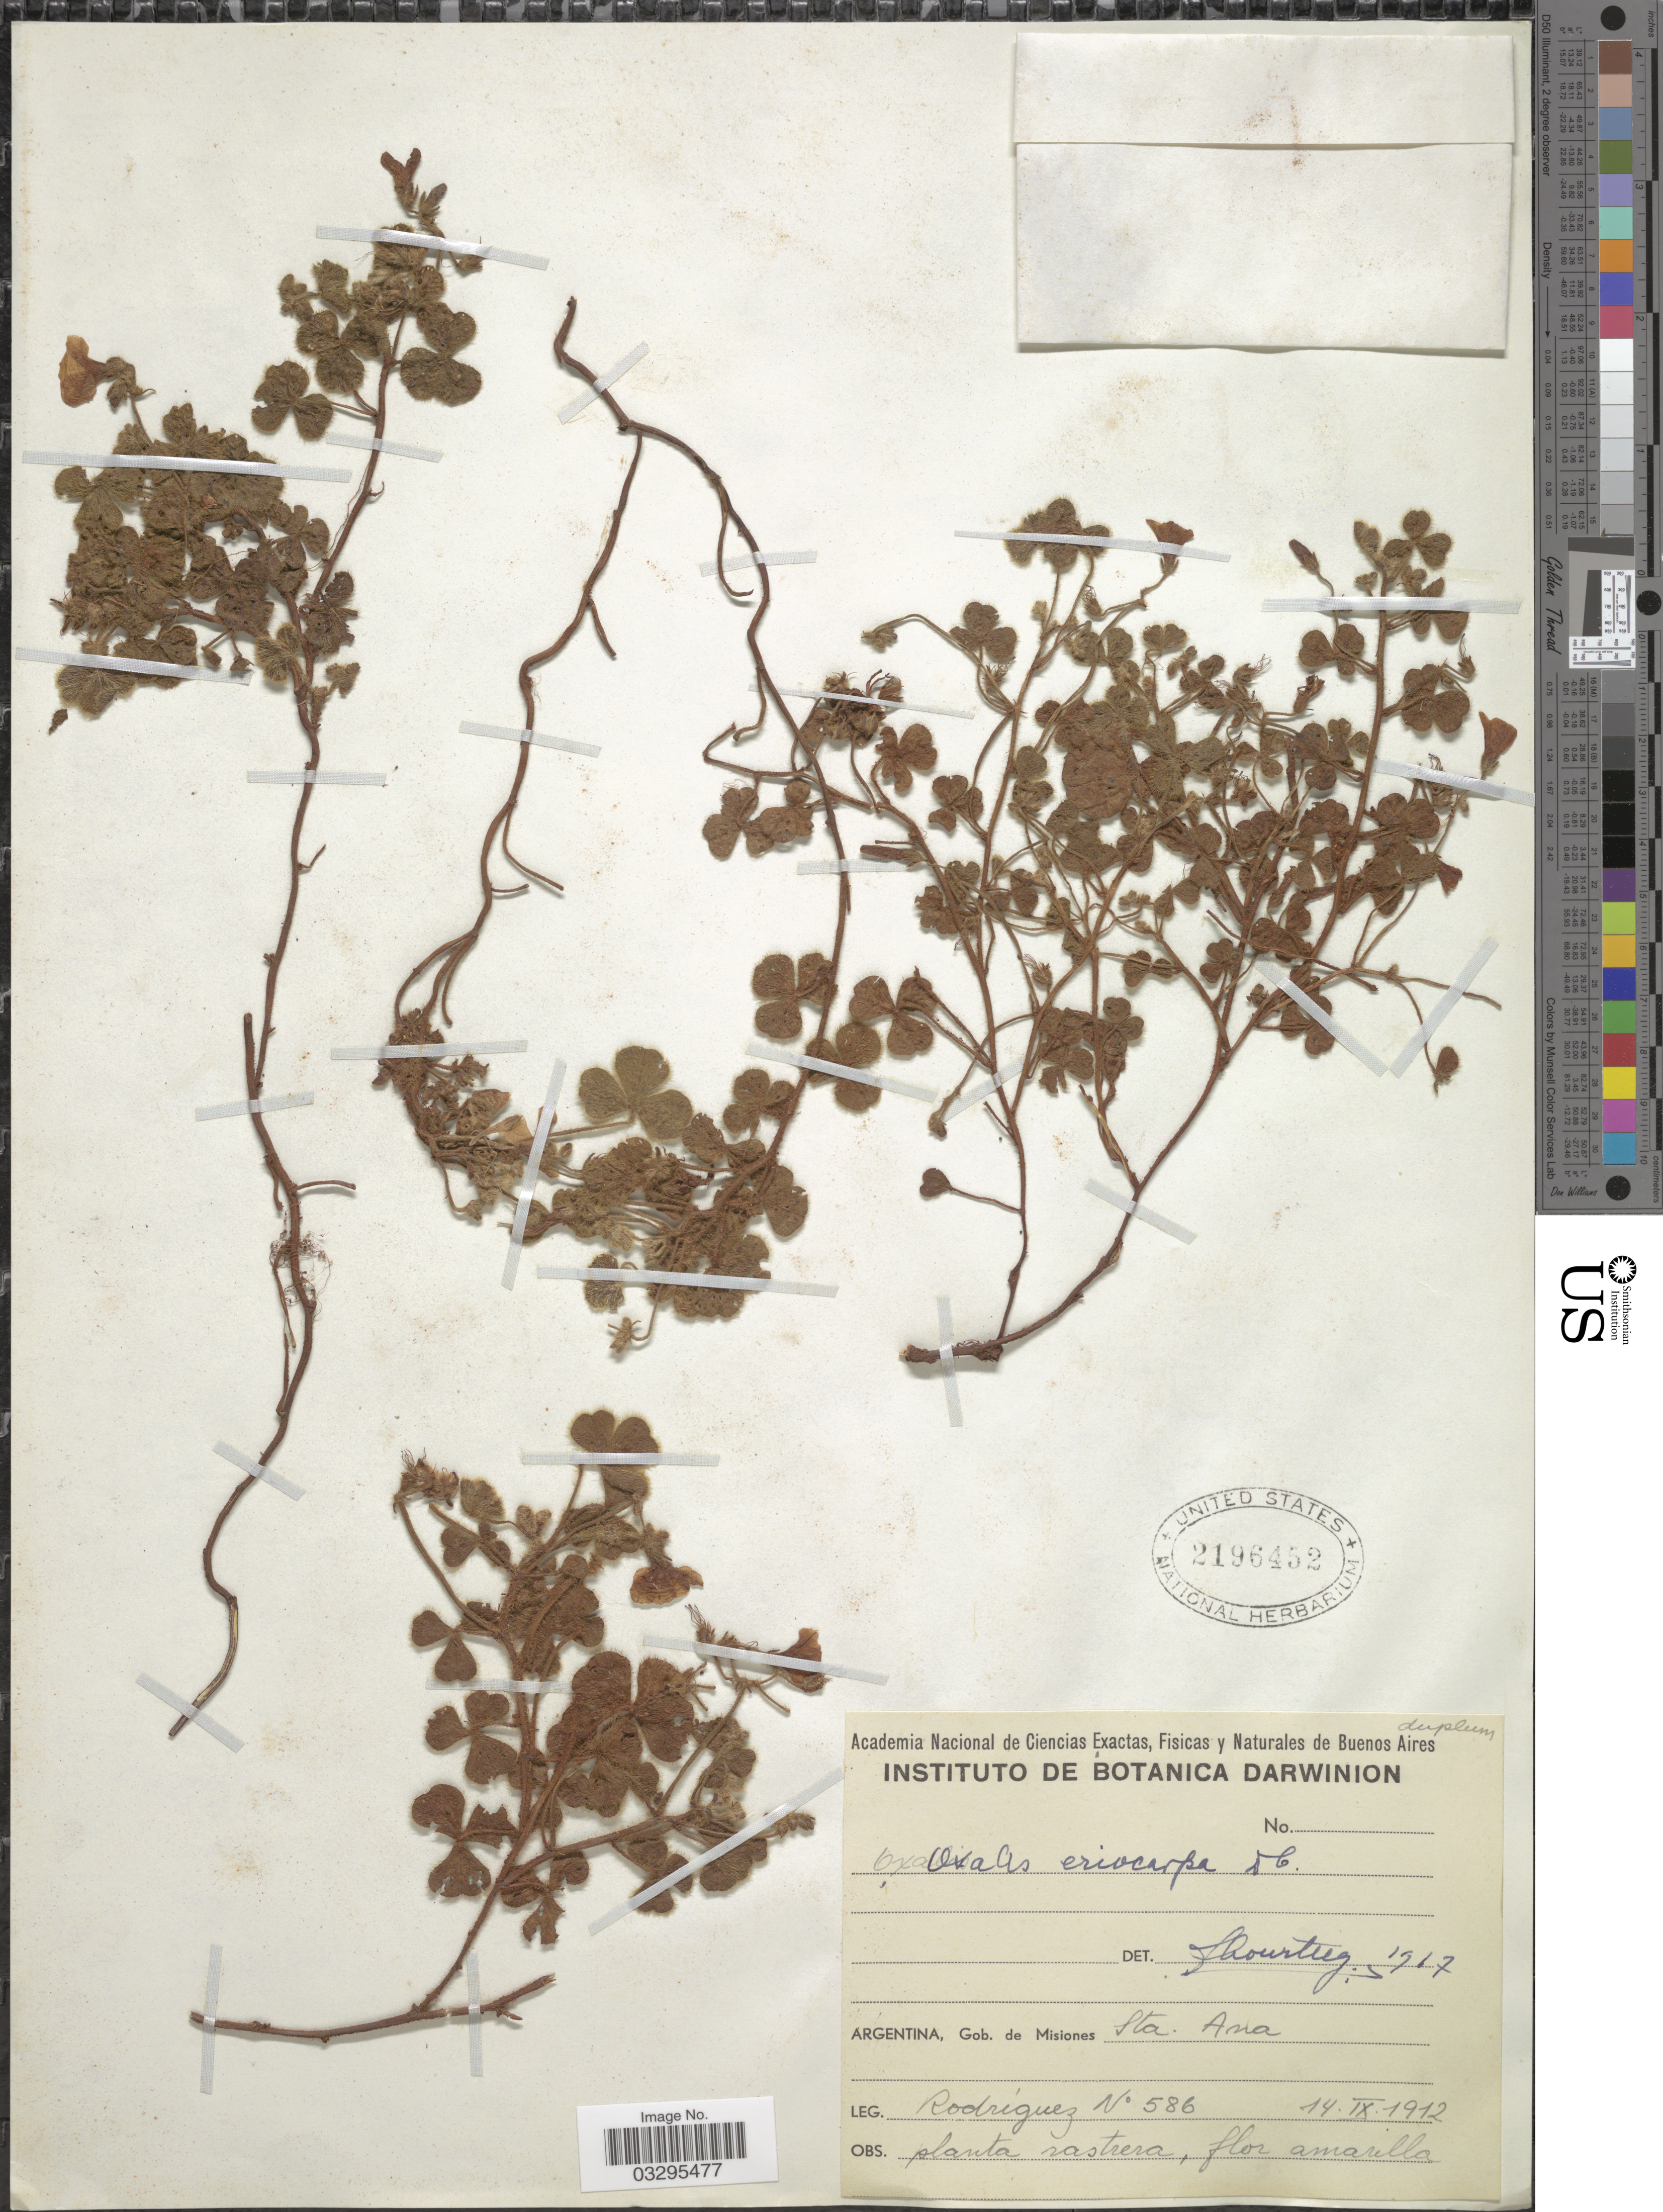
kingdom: Plantae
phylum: Tracheophyta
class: Magnoliopsida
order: Oxalidales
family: Oxalidaceae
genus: Oxalis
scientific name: Oxalis eriocarpa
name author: DC.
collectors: Rodriguez, --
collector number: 586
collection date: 1912-09-14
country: Argentina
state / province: Misiones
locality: Gob. de Misiones Sta. Ana.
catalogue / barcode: US 2196452